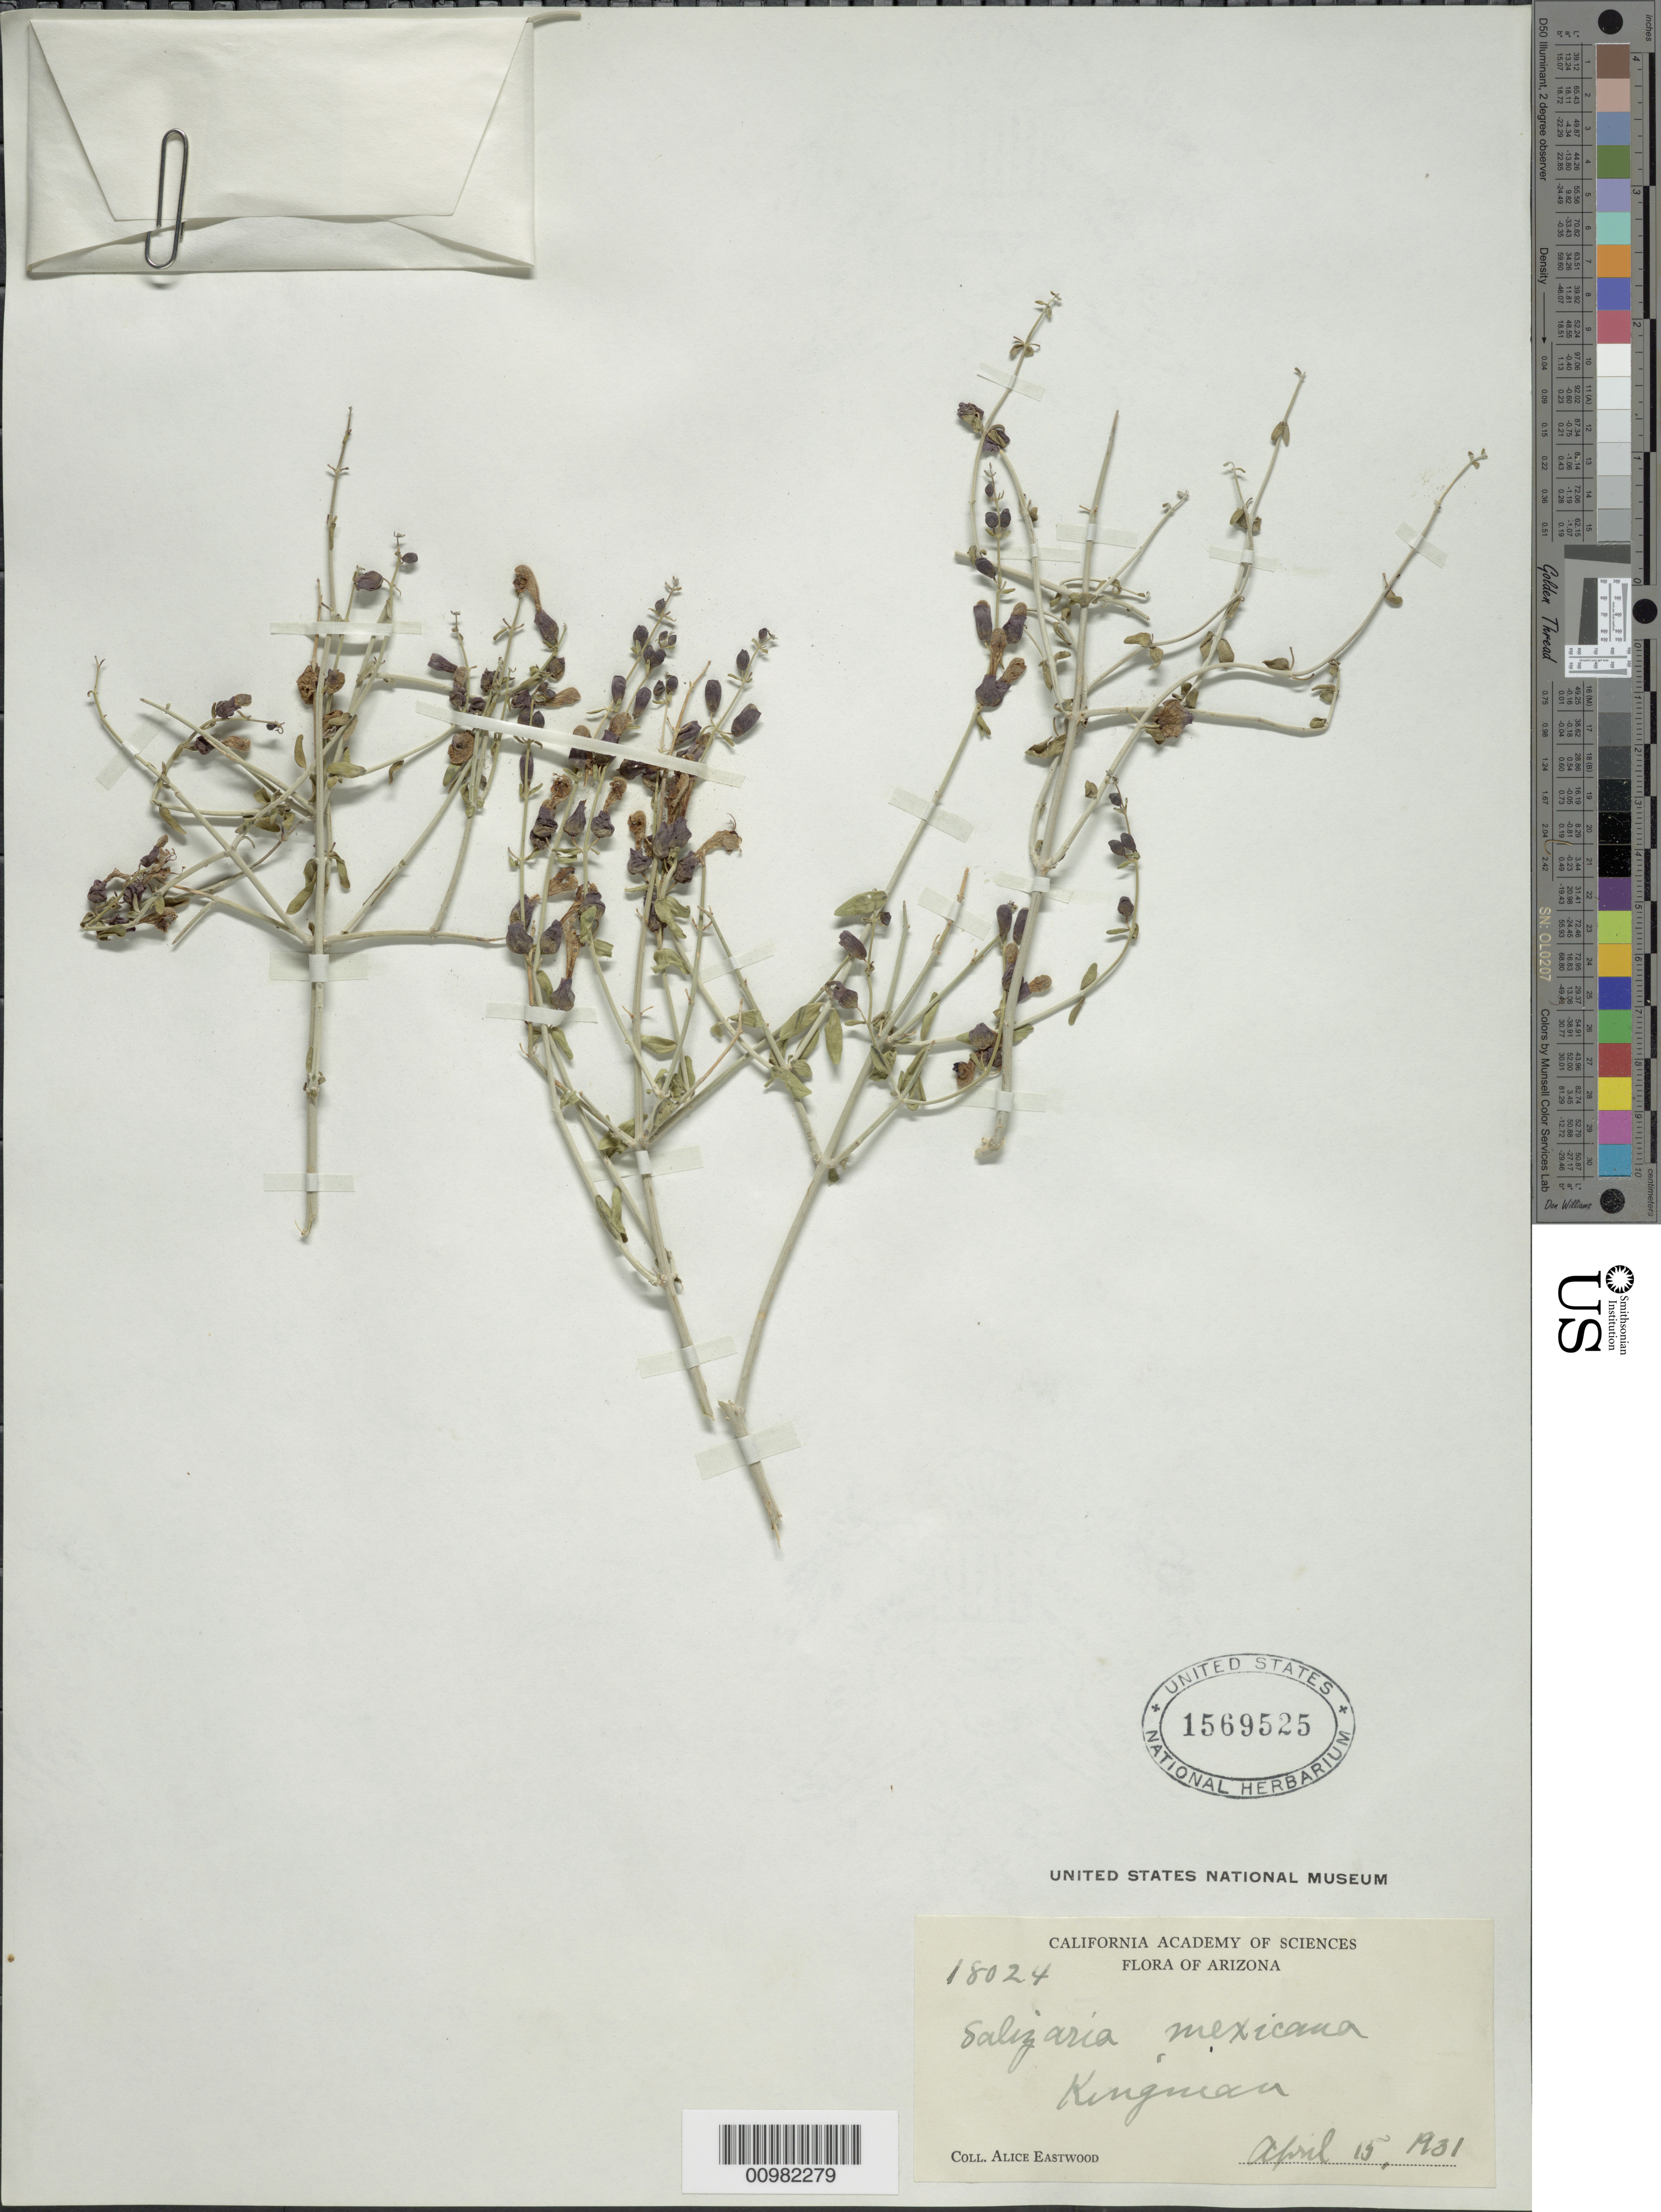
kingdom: Plantae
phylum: Tracheophyta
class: Magnoliopsida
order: Lamiales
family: Lamiaceae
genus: Salazaria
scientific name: Salazaria mexicana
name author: Torr.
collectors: A. Eastwood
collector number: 18024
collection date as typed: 15 Apr 1931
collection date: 1931-04-15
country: United States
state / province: Arizona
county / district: Mohave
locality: Kingman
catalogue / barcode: US 1569525